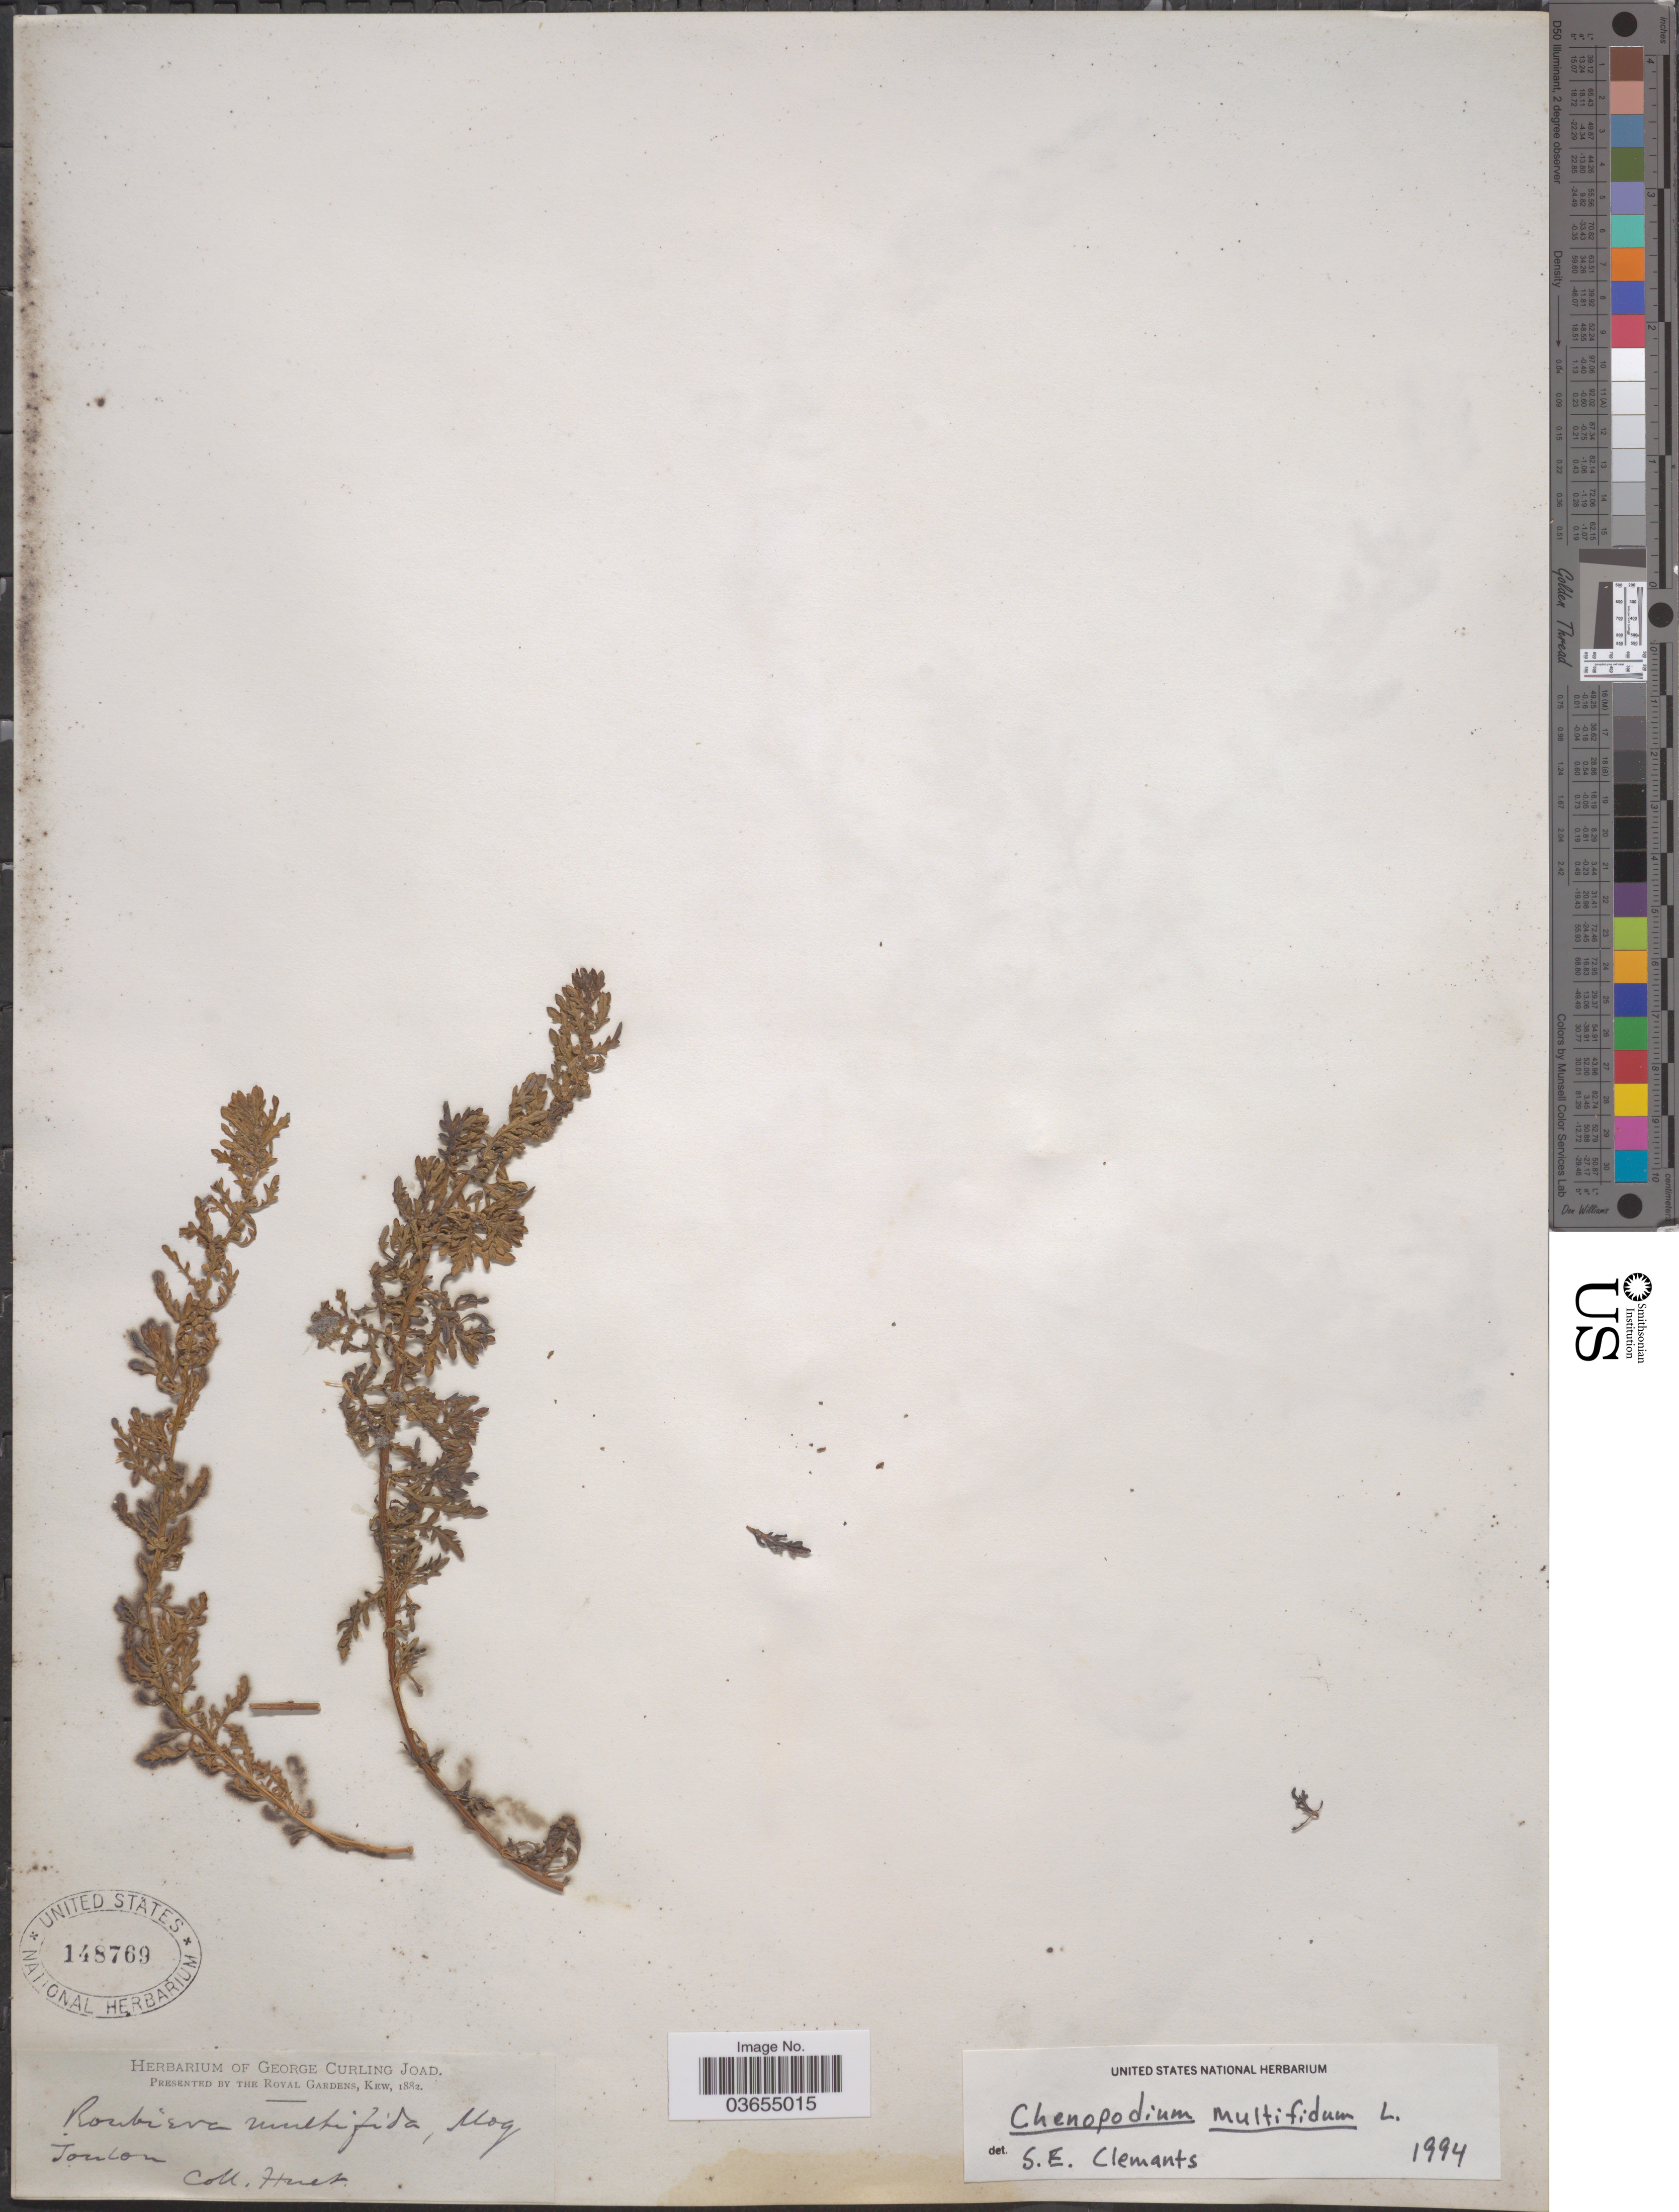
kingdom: Plantae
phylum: Tracheophyta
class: Magnoliopsida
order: Caryophyllales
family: Amaranthaceae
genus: Chenopodium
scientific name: Chenopodium multifidum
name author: L.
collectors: -. Huet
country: France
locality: Toulon.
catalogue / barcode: US 148769